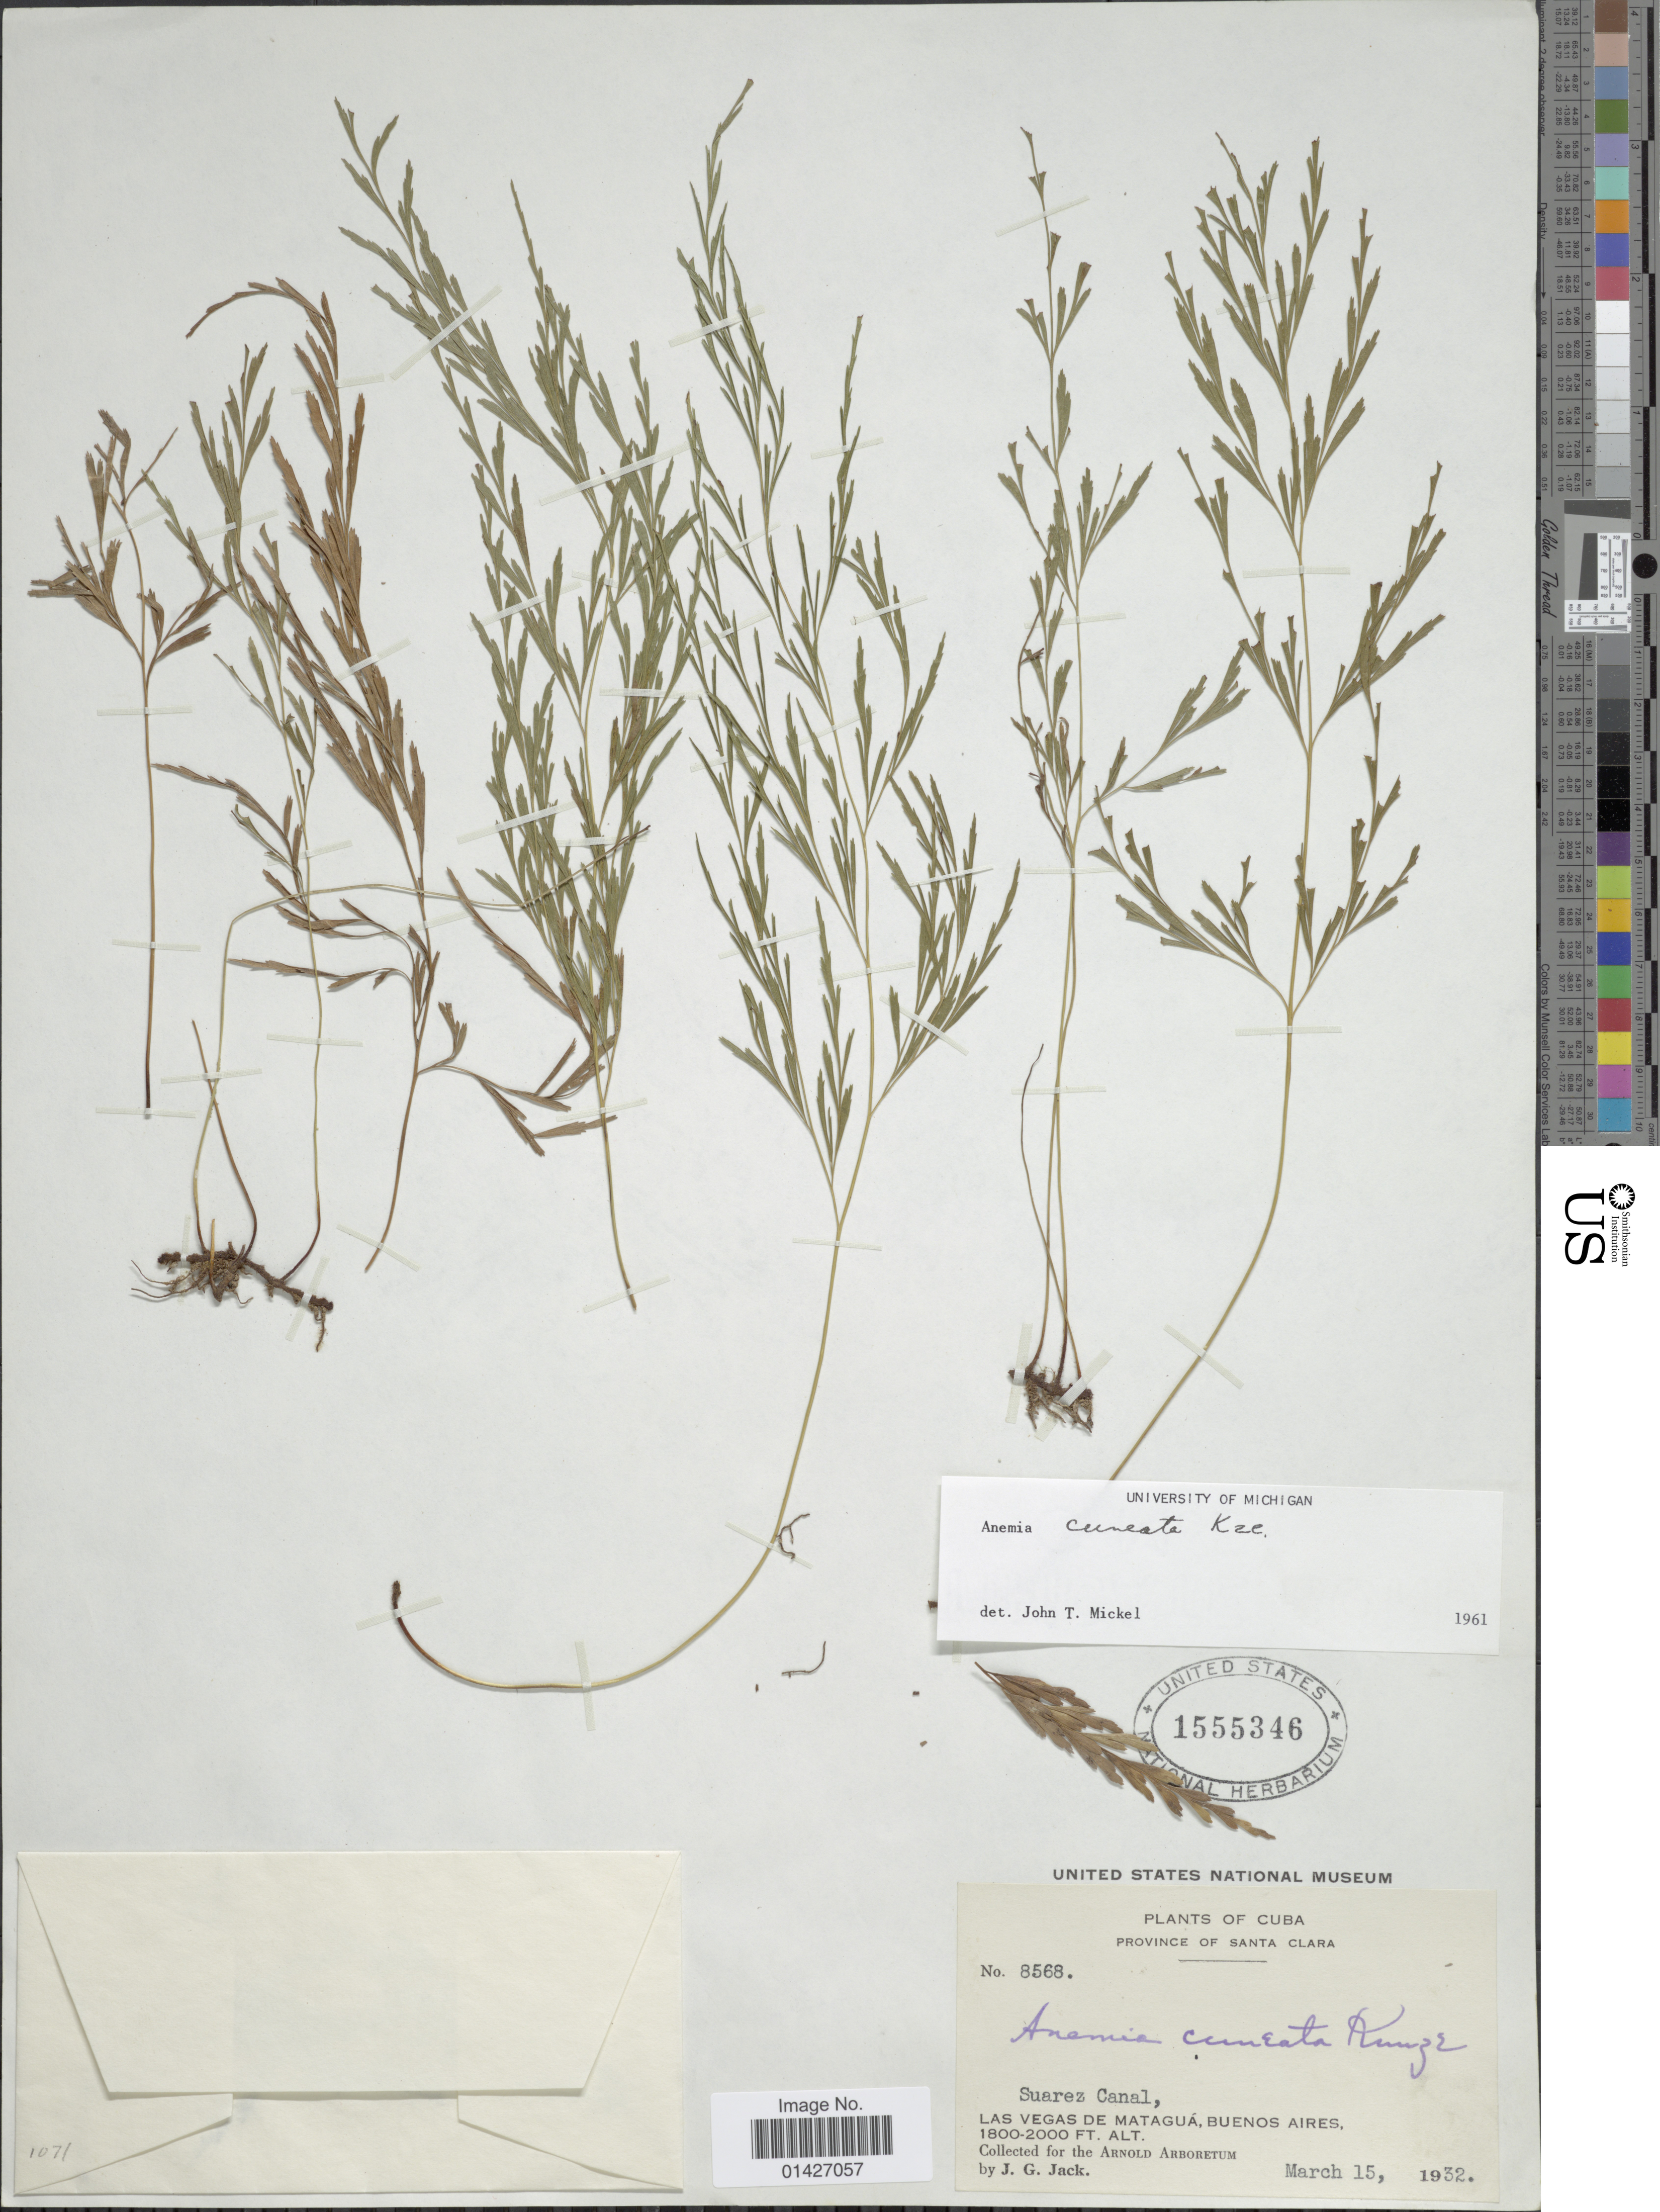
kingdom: Plantae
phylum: Tracheophyta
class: Polypodiopsida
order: Schizaeales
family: Anemiaceae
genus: Anemia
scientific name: Anemia cuneata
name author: Poepp. ex Spreng.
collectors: J. G. Jack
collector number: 8568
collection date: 1932-03-15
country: Cuba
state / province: Las Villas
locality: Province of Santa Clara. Suarez Canal, Las vegas de Mataguá, Buenos Aires.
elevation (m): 549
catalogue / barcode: US 1555346